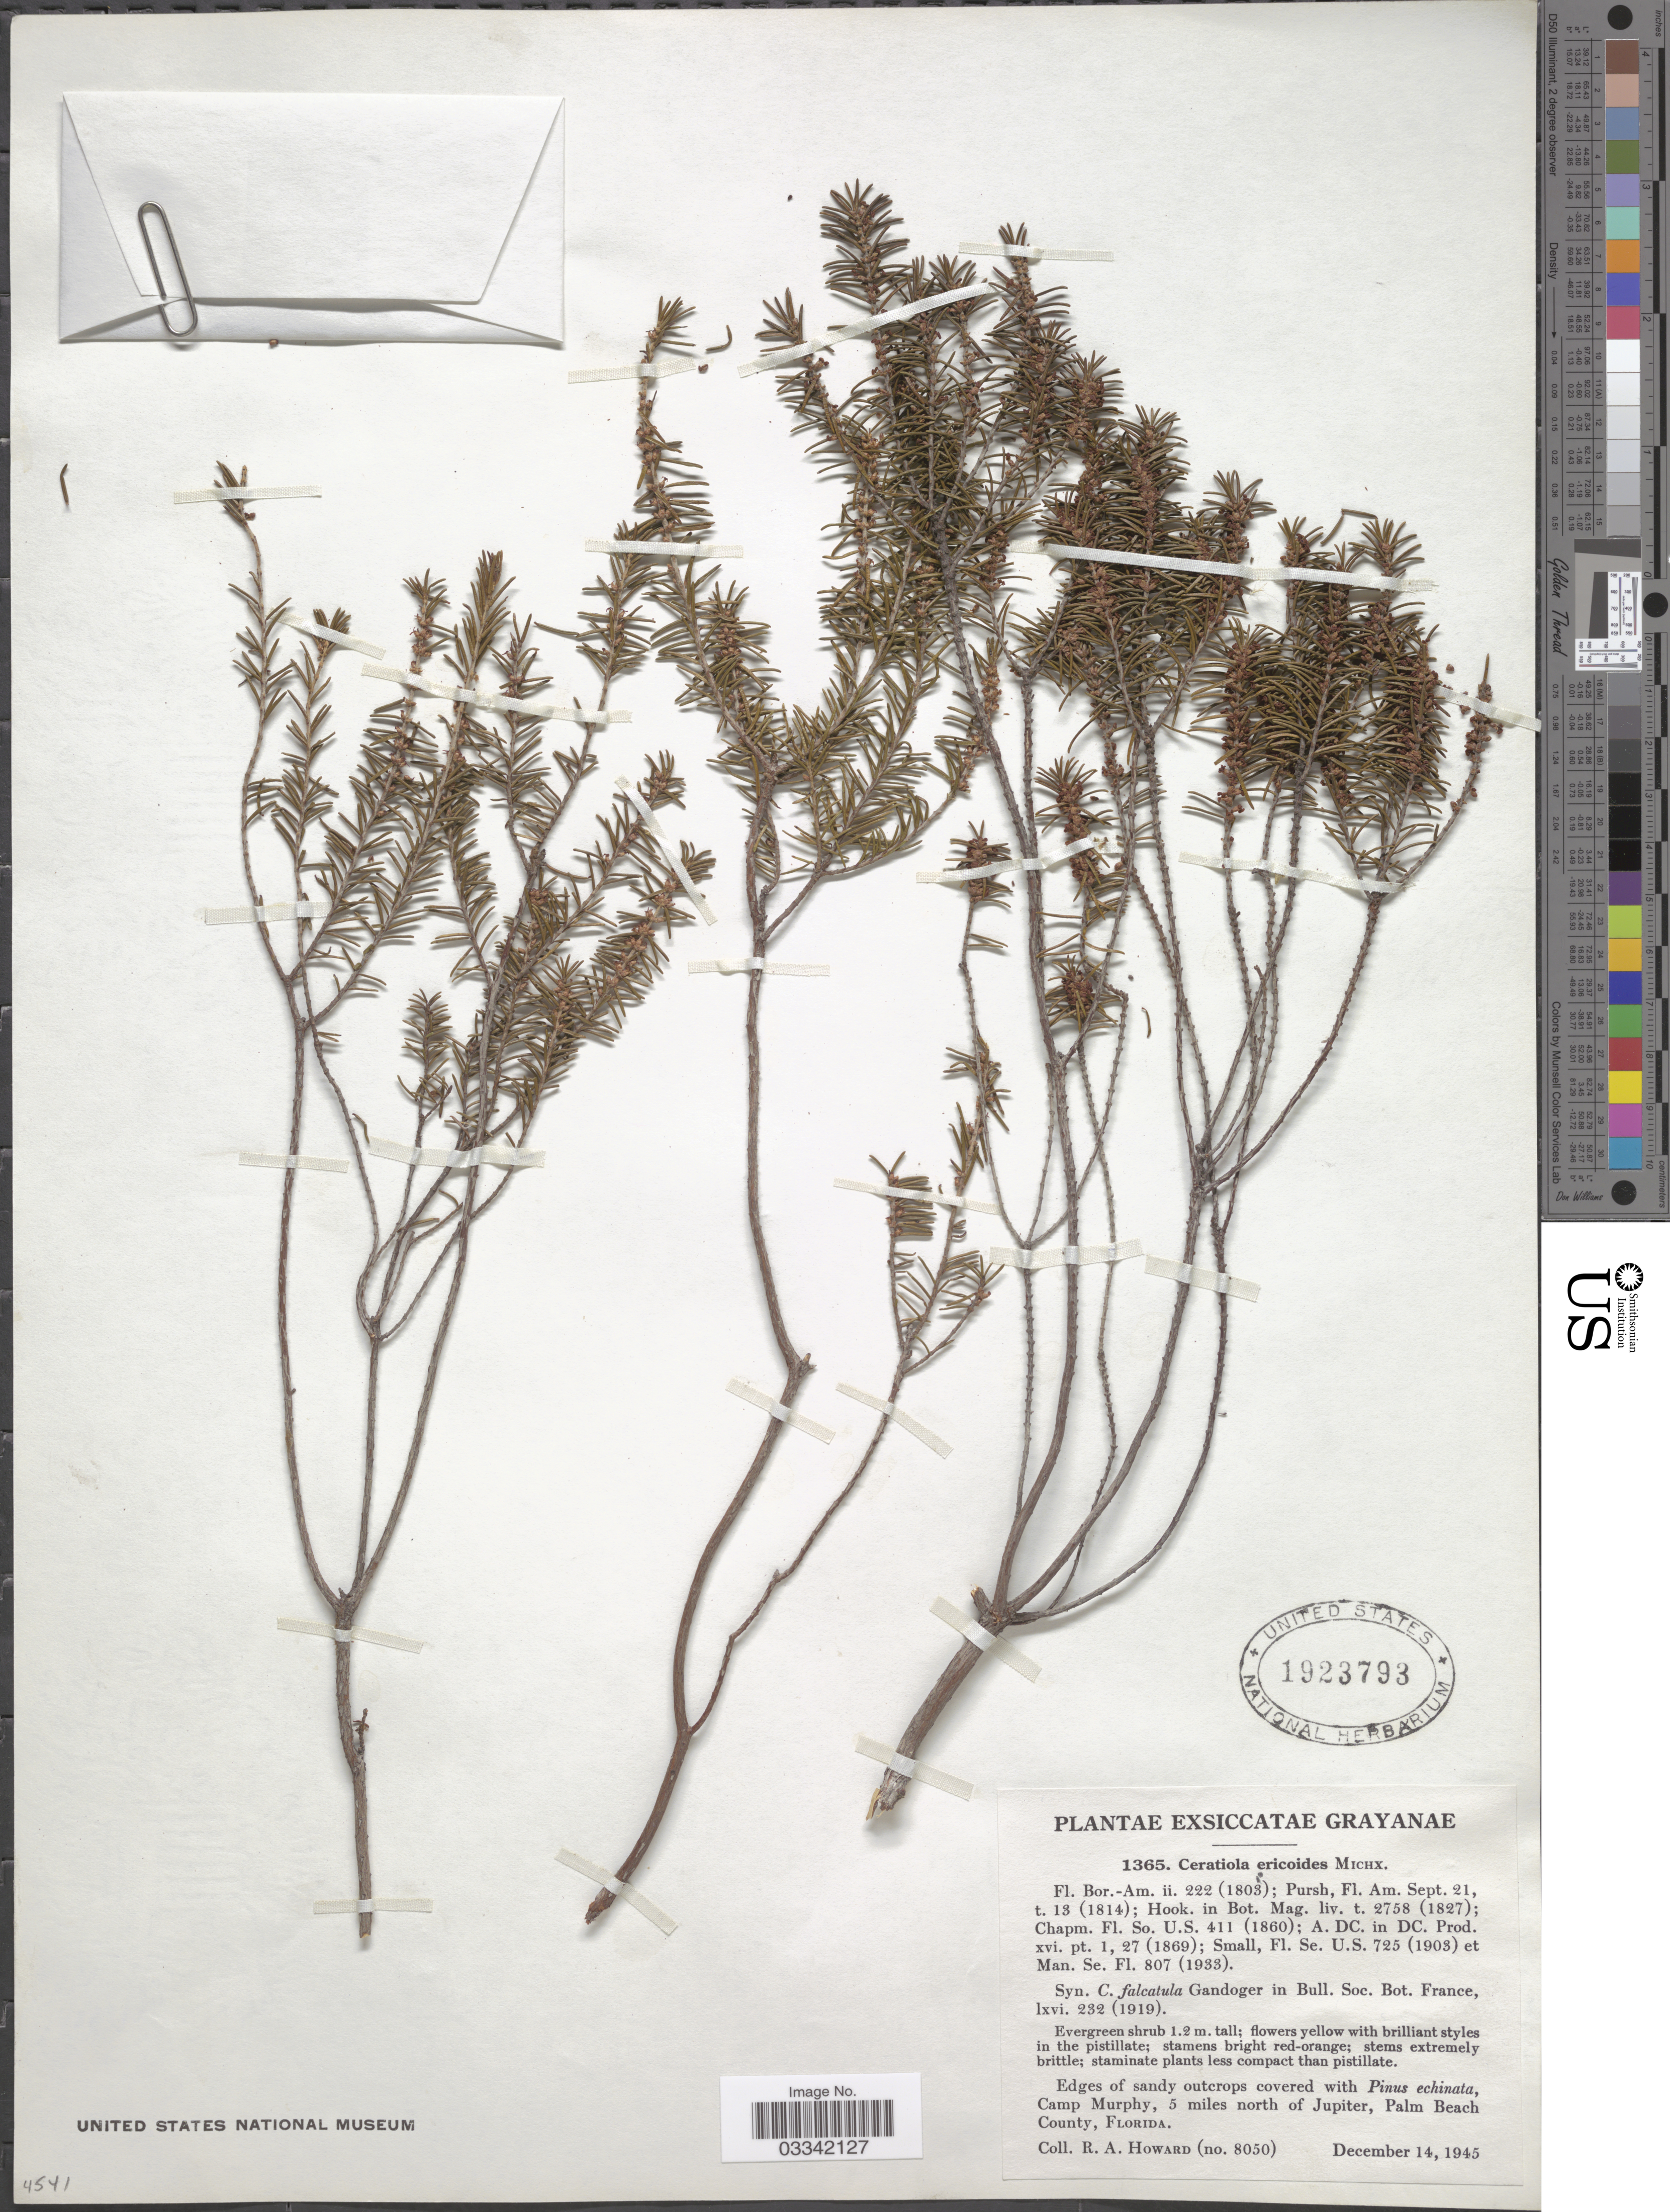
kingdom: Plantae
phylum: Tracheophyta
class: Magnoliopsida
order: Ericales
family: Ericaceae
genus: Ceratiola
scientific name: Ceratiola ericoides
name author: Michx.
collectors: R. A. Howard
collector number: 8050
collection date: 1945-12-14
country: United States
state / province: Florida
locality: Camp Murphy, 5 miles north of Jupiter, Palm Beach County.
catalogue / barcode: US 1923793